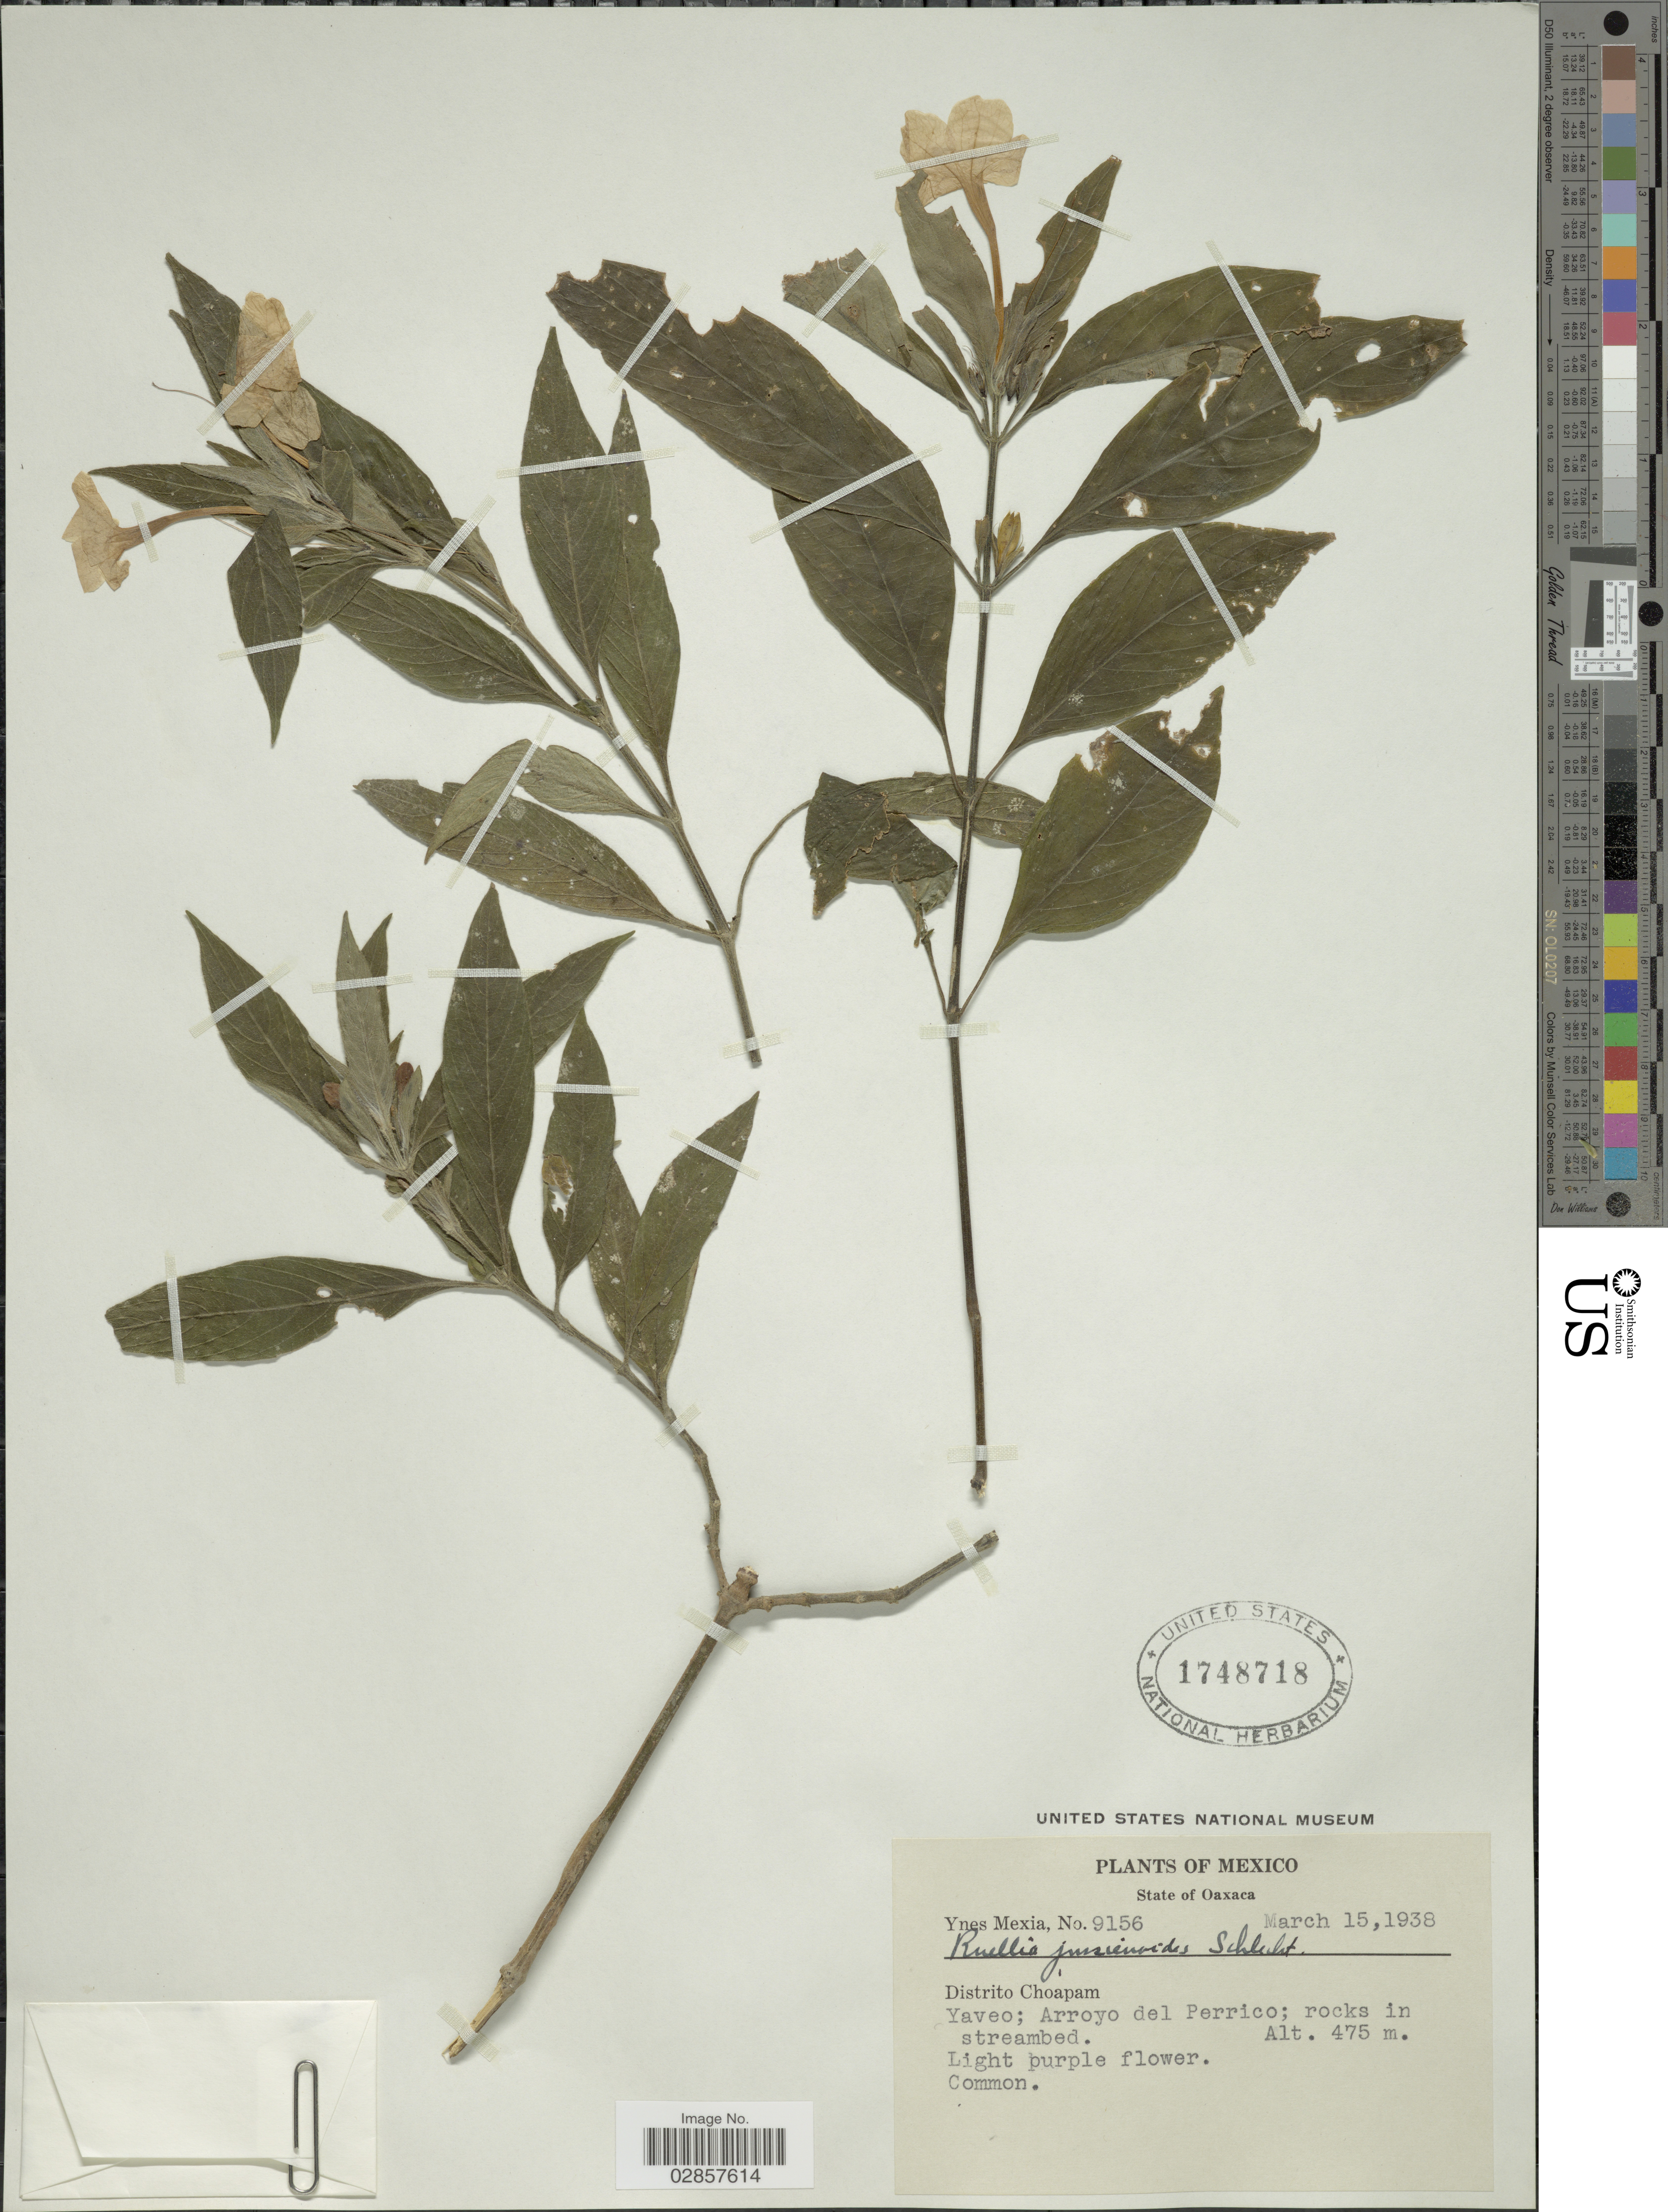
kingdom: Plantae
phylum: Tracheophyta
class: Magnoliopsida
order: Lamiales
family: Acanthaceae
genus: Ruellia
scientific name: Ruellia jussieuoides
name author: Schltdl. & Cham.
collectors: Y. Mexia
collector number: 9156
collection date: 1938-03-15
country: Mexico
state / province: Oaxaca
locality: Distrito Choapam, Yaveo, Arroyo del Perrico.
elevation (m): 475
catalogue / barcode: US 1748718